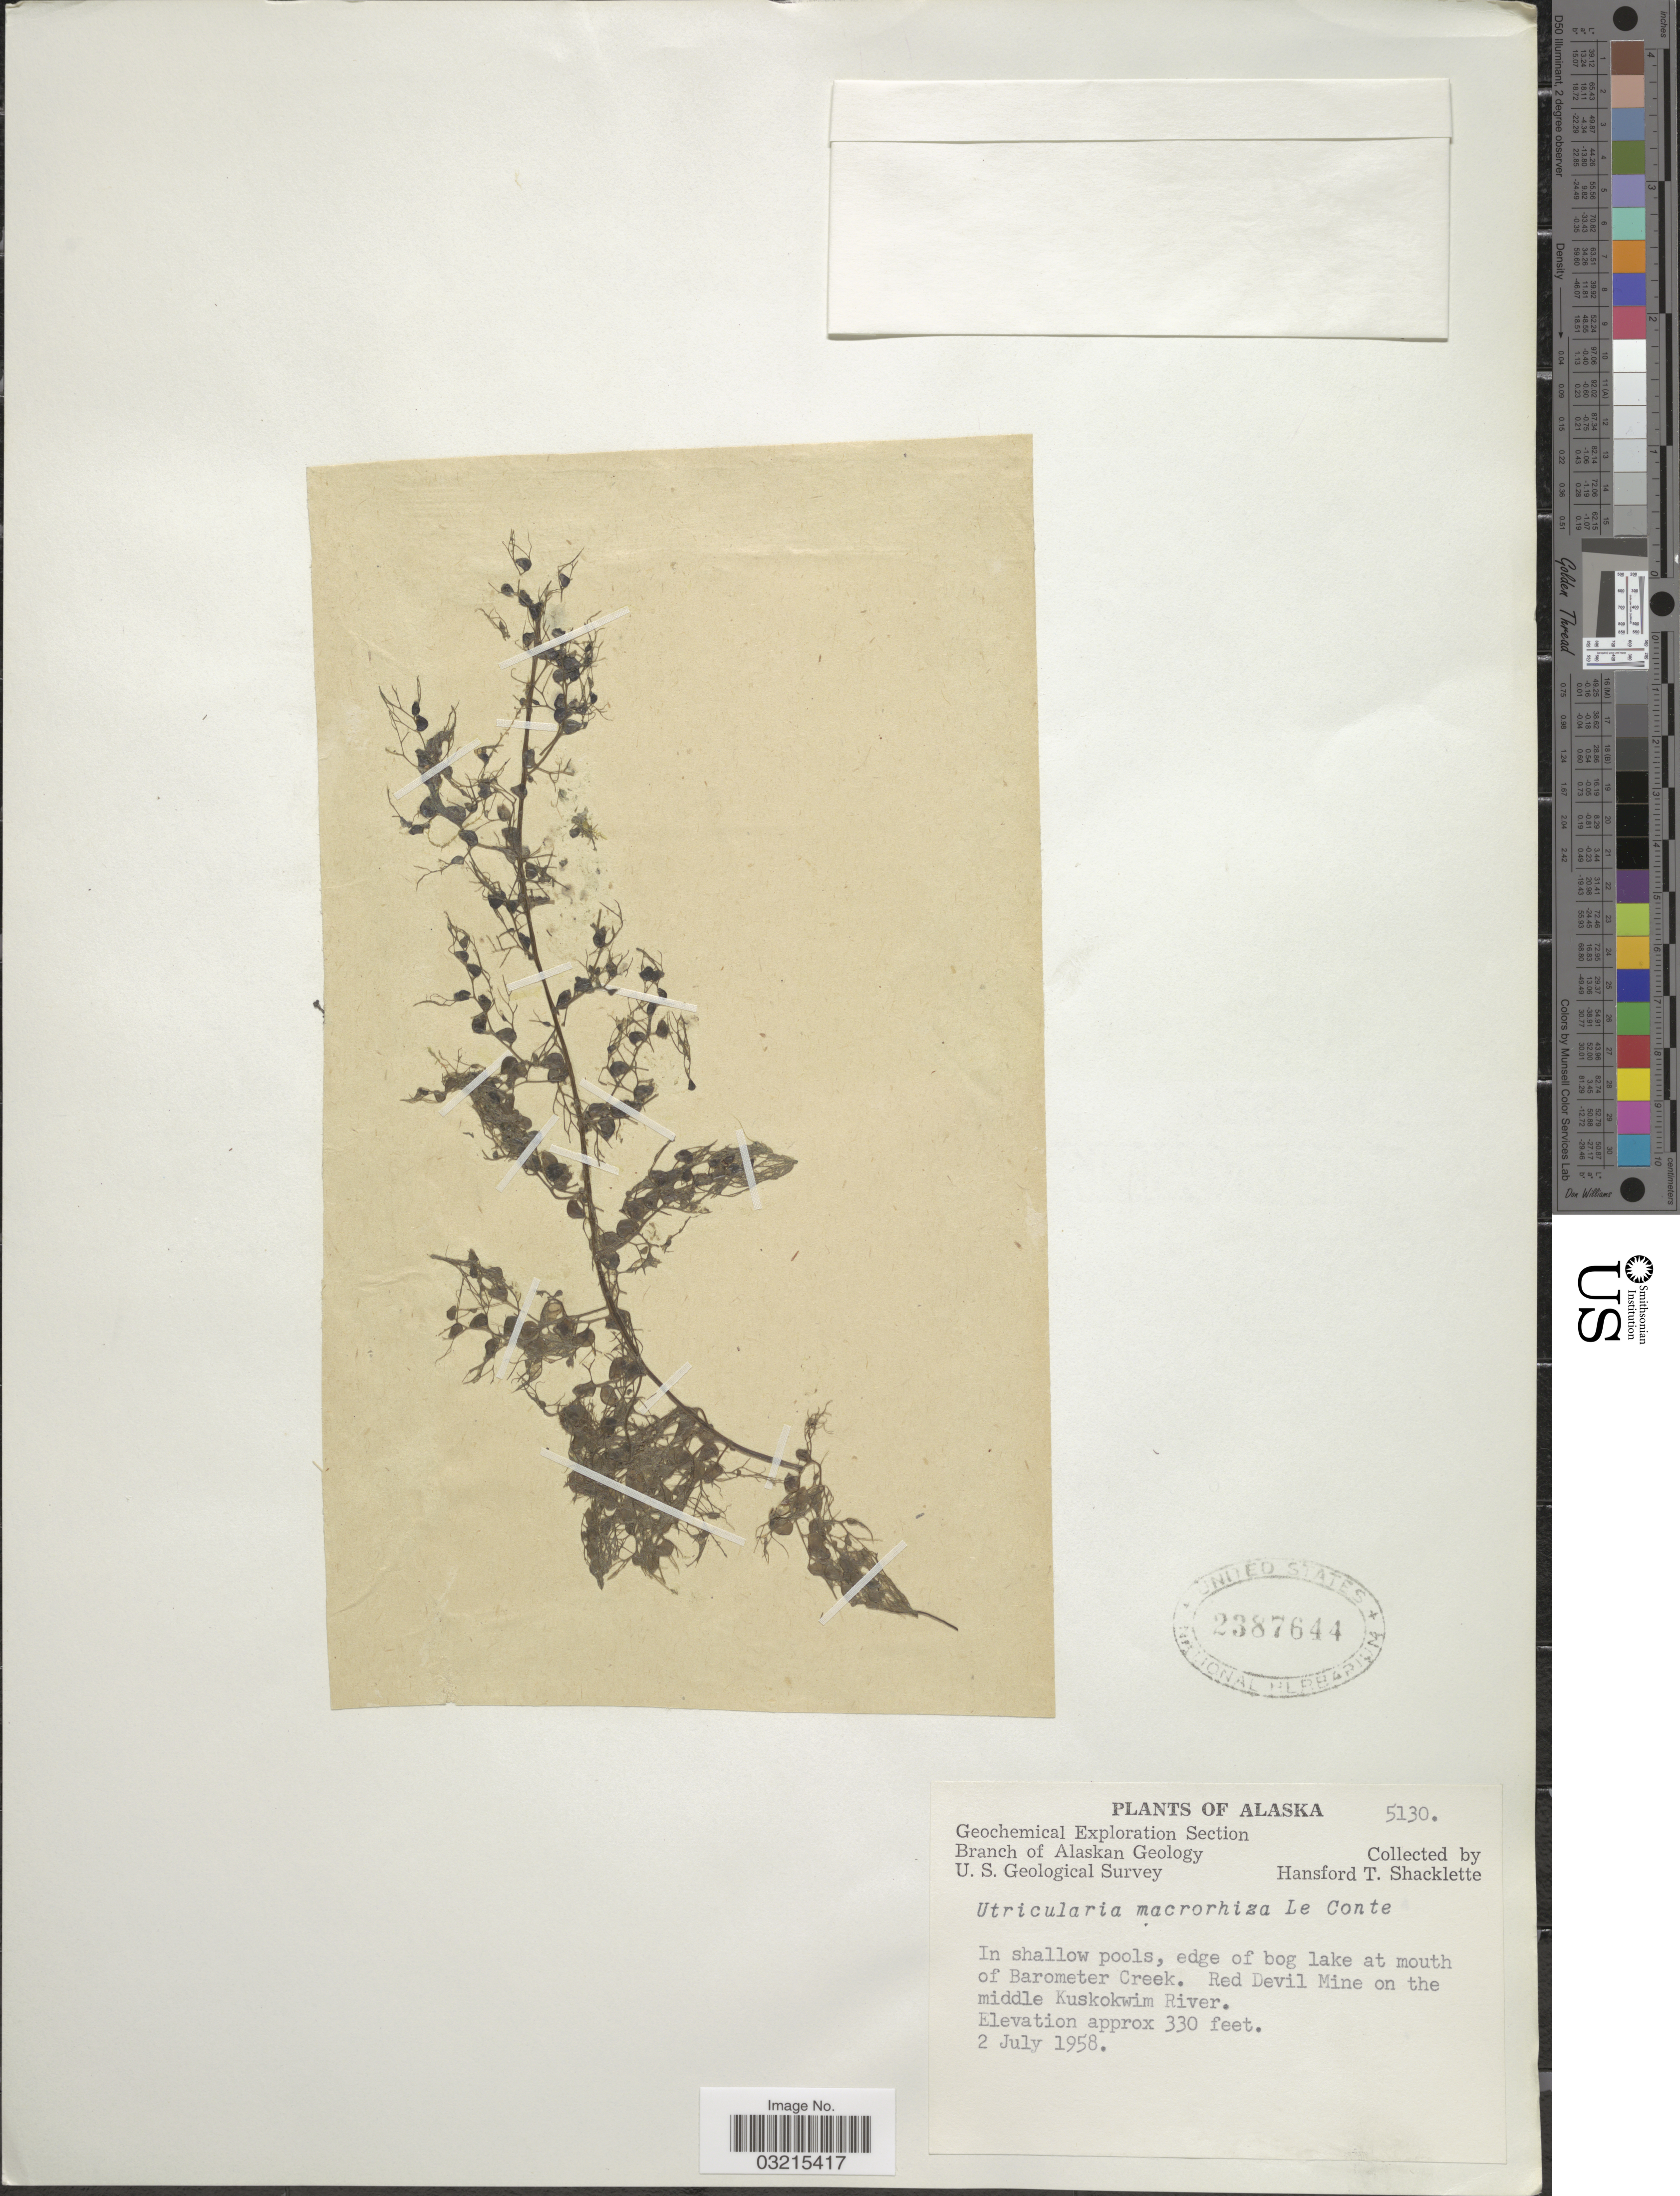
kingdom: Plantae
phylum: Tracheophyta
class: Magnoliopsida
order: Lamiales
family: Lentibulariaceae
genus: Utricularia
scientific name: Utricularia macrorhiza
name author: Leconte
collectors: H. Shacklette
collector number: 5130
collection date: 1958-07-02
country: United States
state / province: Alaska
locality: Edge of bog lake at mouth of Barometer Creek. Red Devil Mine on the middle Kuskokwim River.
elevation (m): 101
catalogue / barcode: US 2387644